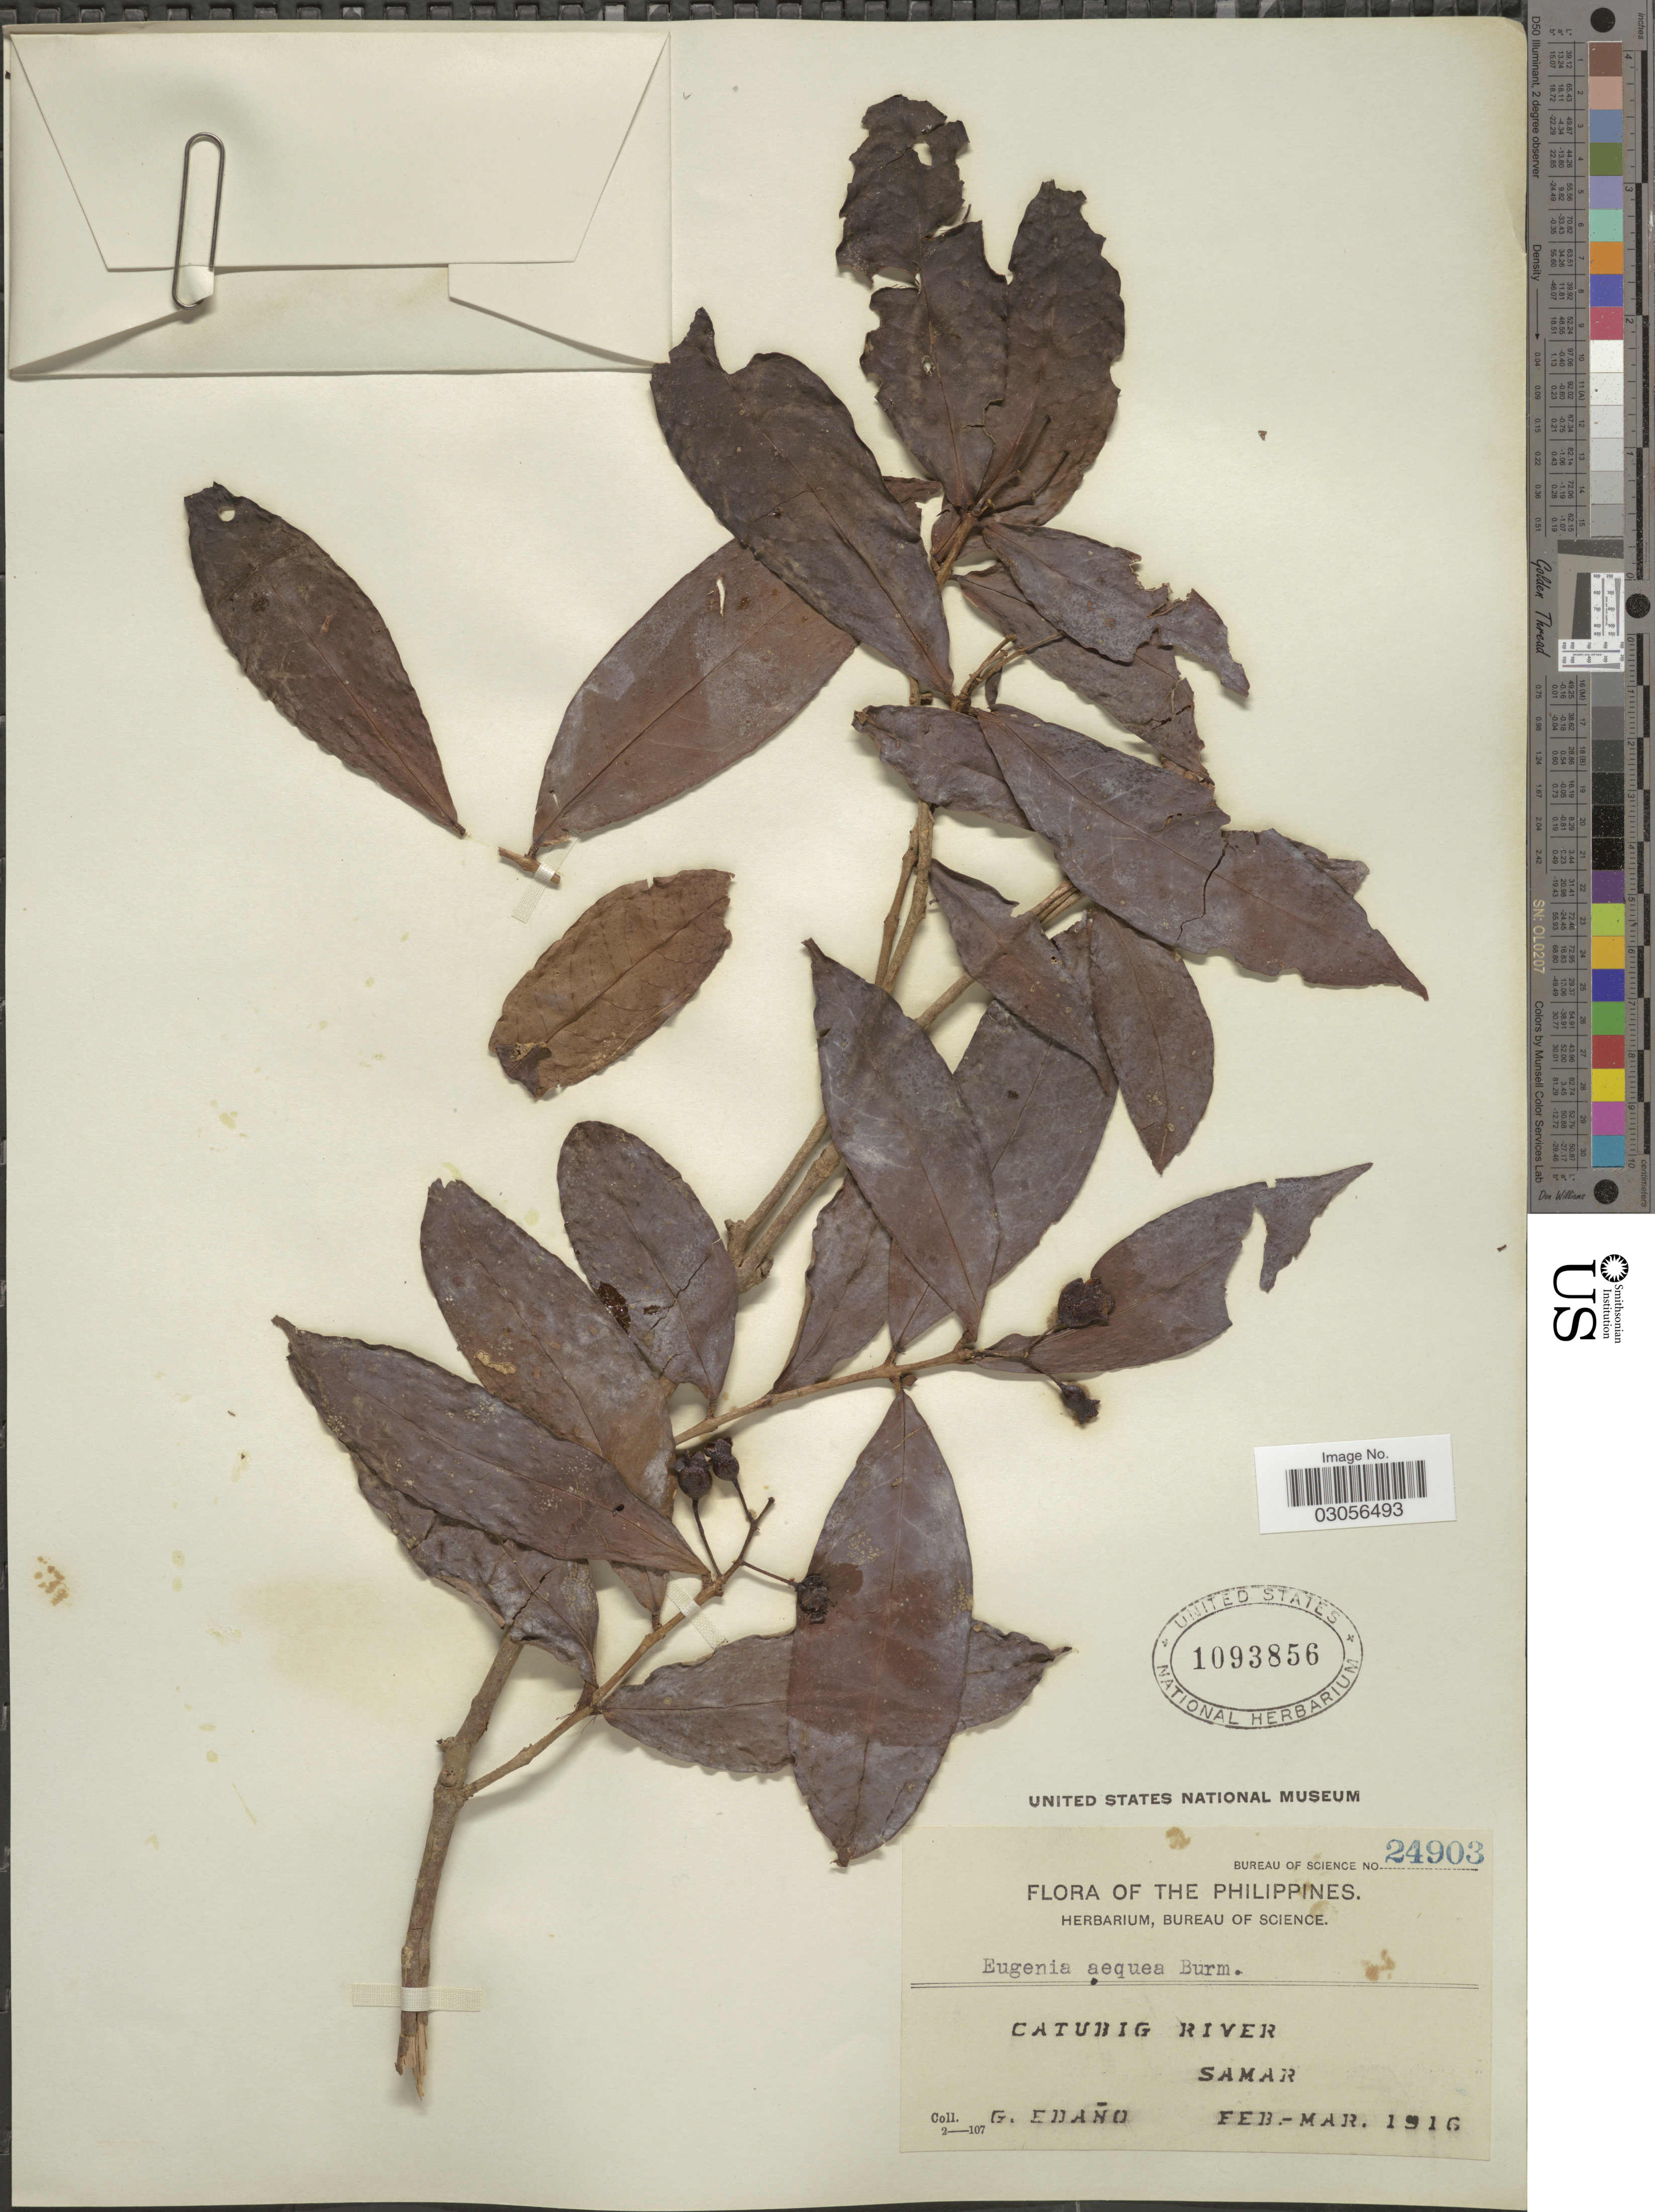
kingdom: Plantae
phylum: Tracheophyta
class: Magnoliopsida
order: Myrtales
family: Myrtaceae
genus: Syzygium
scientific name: Syzygium aqueum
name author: (Burm. f.) Altson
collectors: G. Edaño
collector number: Bureau of science 24903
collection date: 1916-02/1916-03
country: Philippines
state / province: Eastern Visayas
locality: Catubig River, Samar.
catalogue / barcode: US 1093856